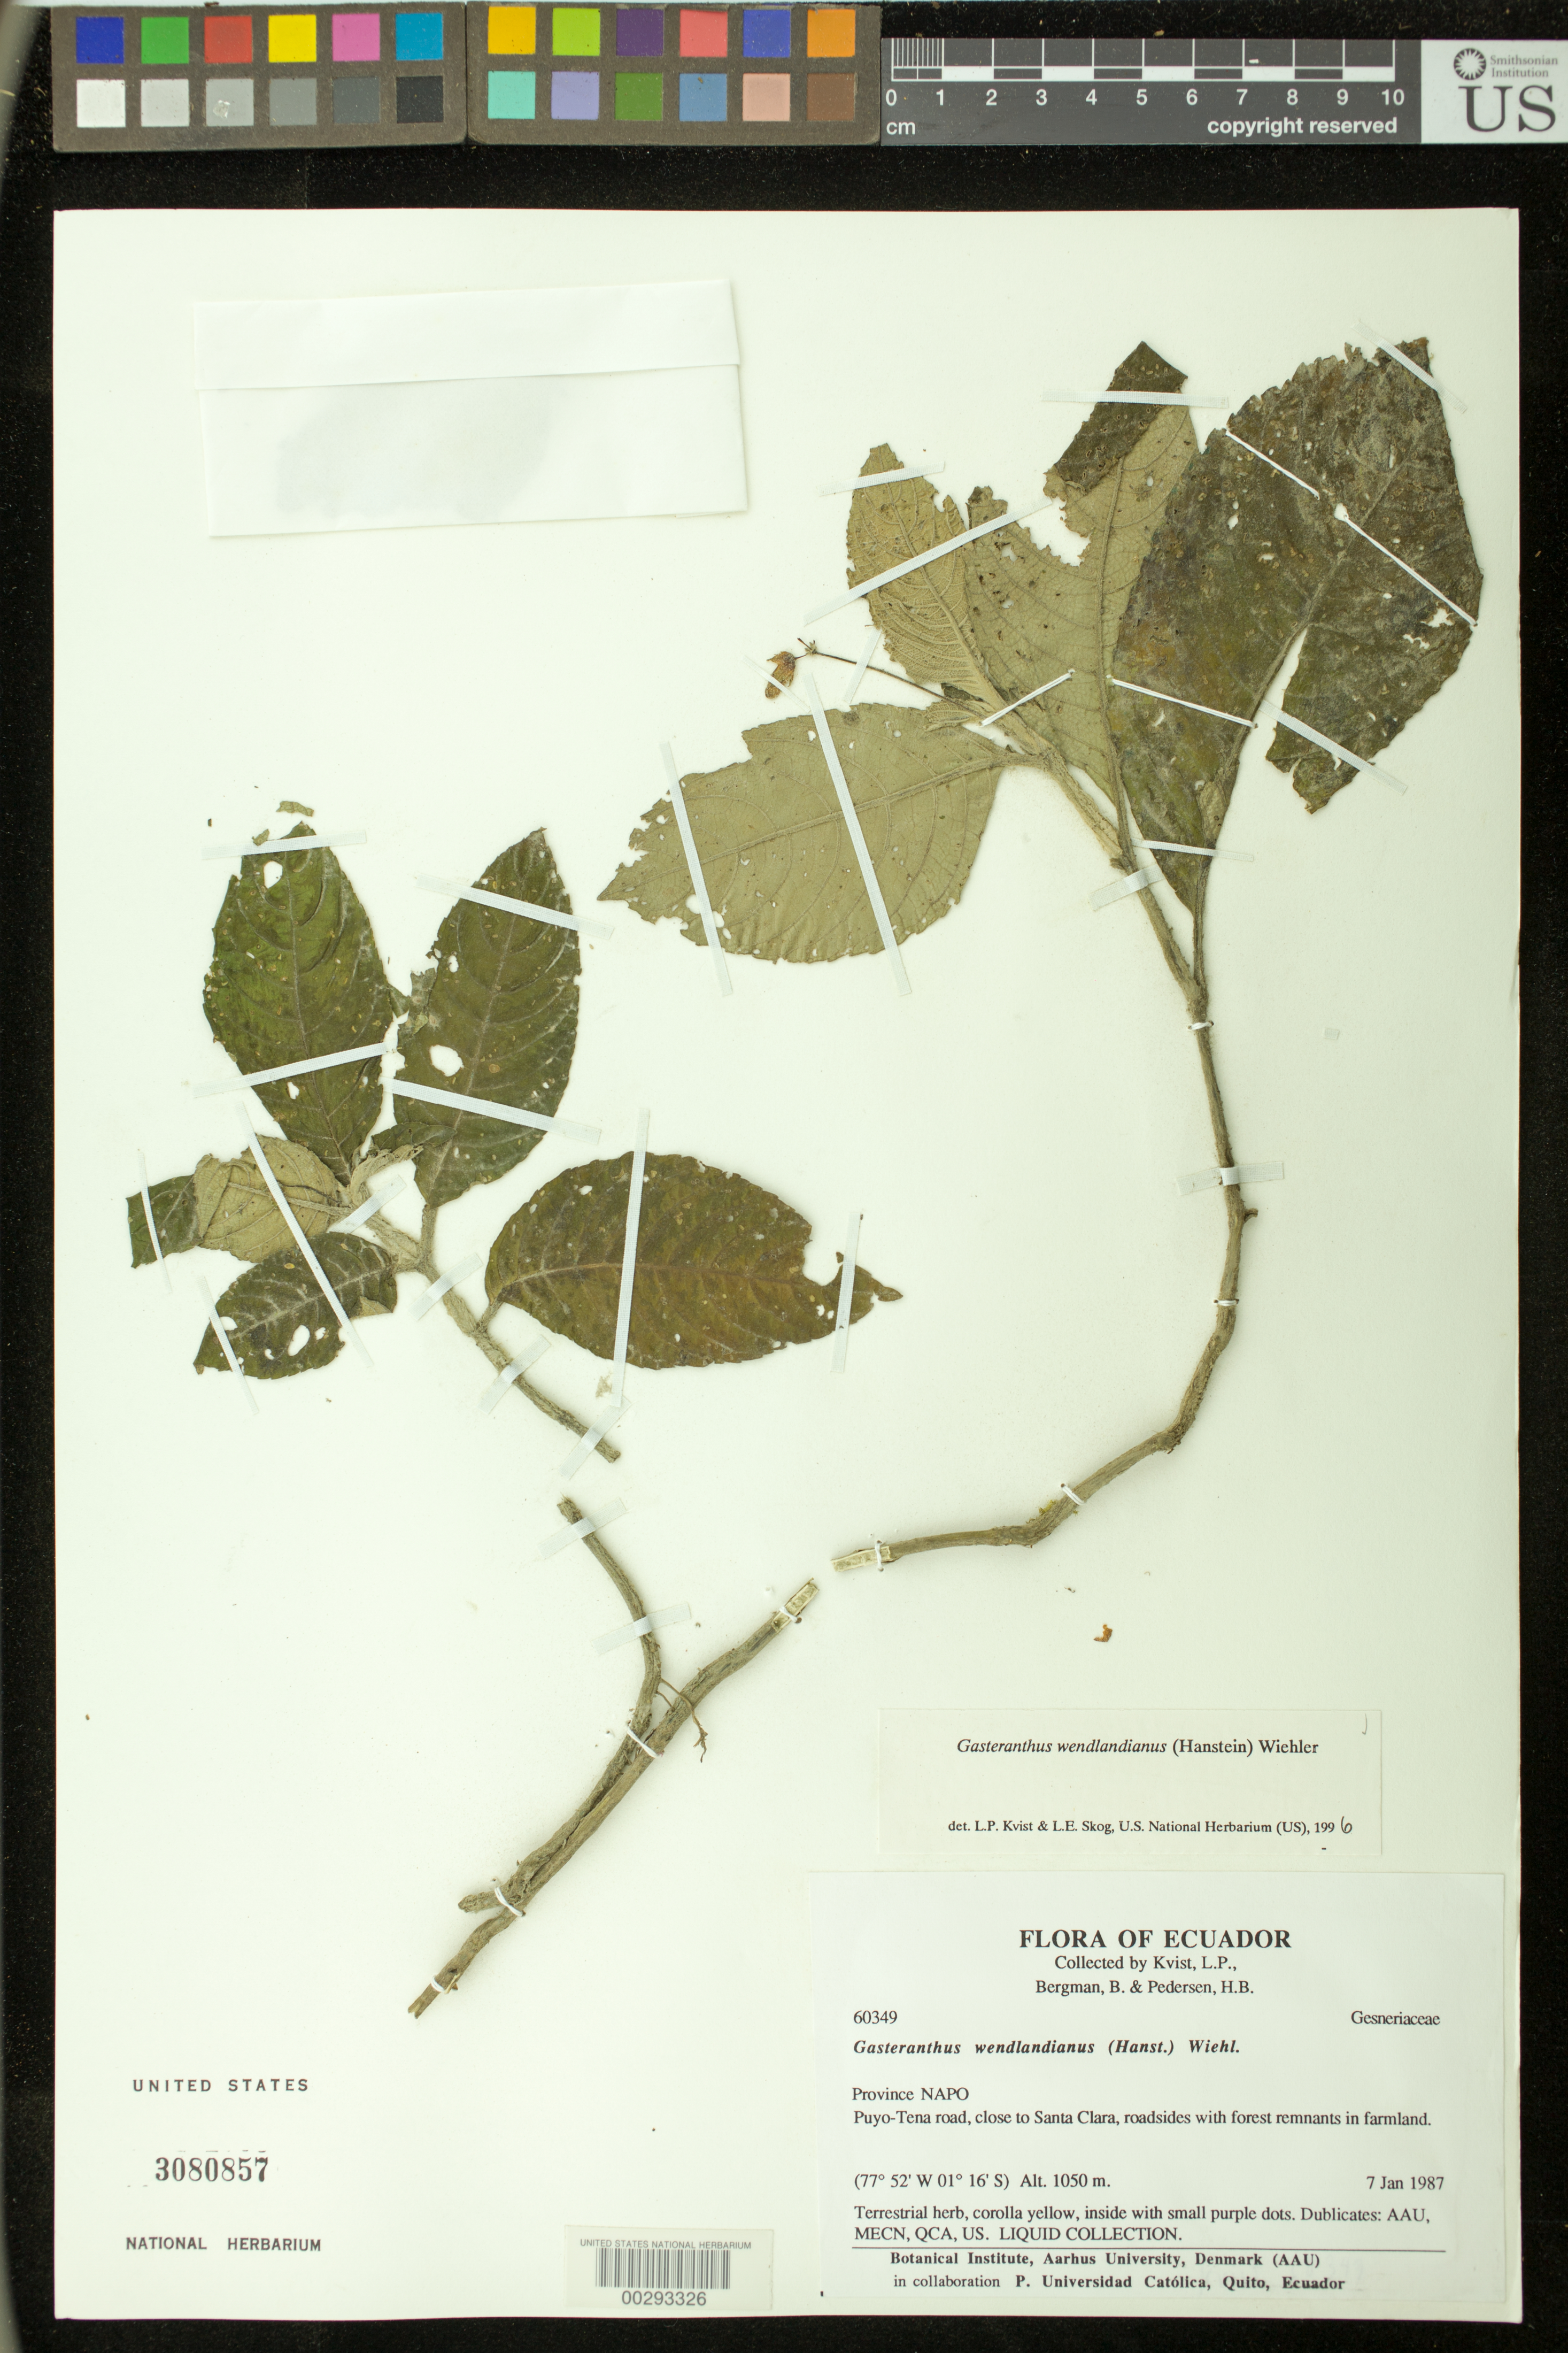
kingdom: Plantae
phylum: Tracheophyta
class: Magnoliopsida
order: Lamiales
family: Gesneriaceae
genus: Gasteranthus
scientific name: Gasteranthus wendlandianus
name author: (Hanst.) Wiehler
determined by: Skog, Laurence E.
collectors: L. P. Kvist, B. Bergman & H. B. Pedersen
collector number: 60349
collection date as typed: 07 Jan 1987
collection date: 1987-01-07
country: Ecuador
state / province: Napo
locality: Puyo-Tena road, close to Santa Clara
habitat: Roadsides with forest remanants in farmland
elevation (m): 1050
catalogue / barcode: US 3080857